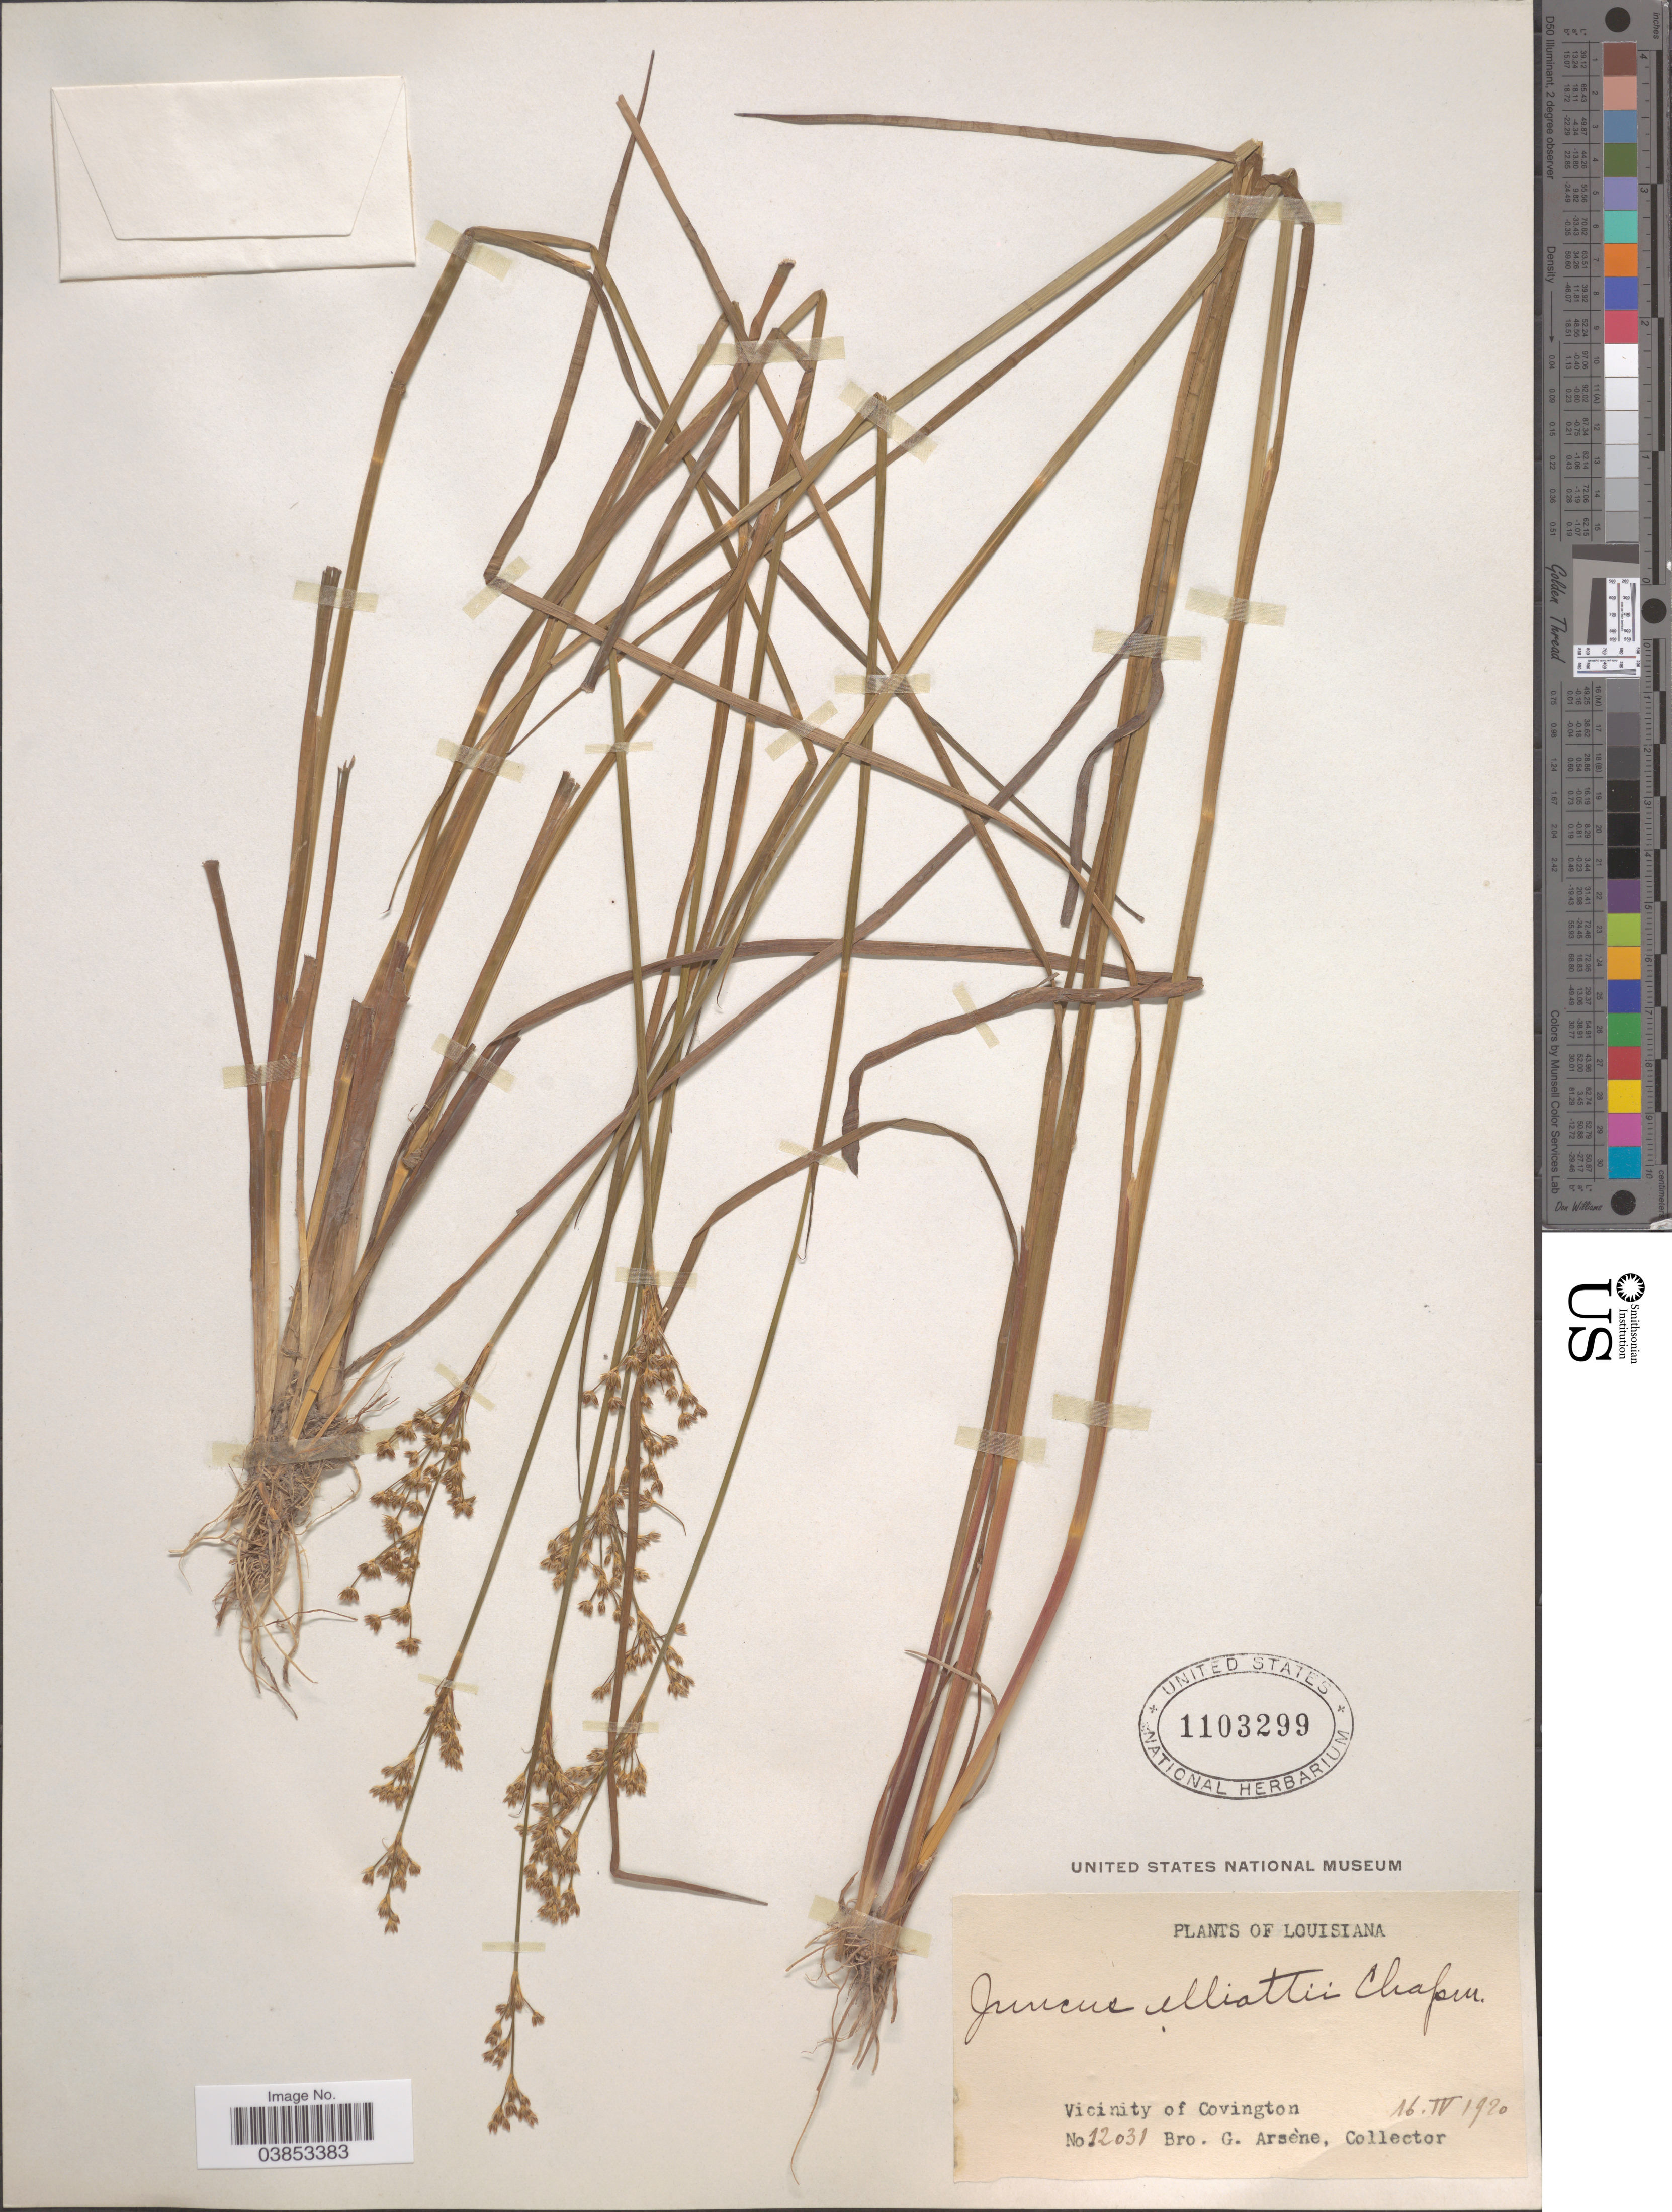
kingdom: Plantae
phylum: Tracheophyta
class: Liliopsida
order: Poales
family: Juncaceae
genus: Juncus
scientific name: Juncus elliottii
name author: Chapm.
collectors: Bro. G. Arsène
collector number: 12031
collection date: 1920-04-16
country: United States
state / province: Louisiana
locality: Vicinity of Covington.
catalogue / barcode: US 1103299